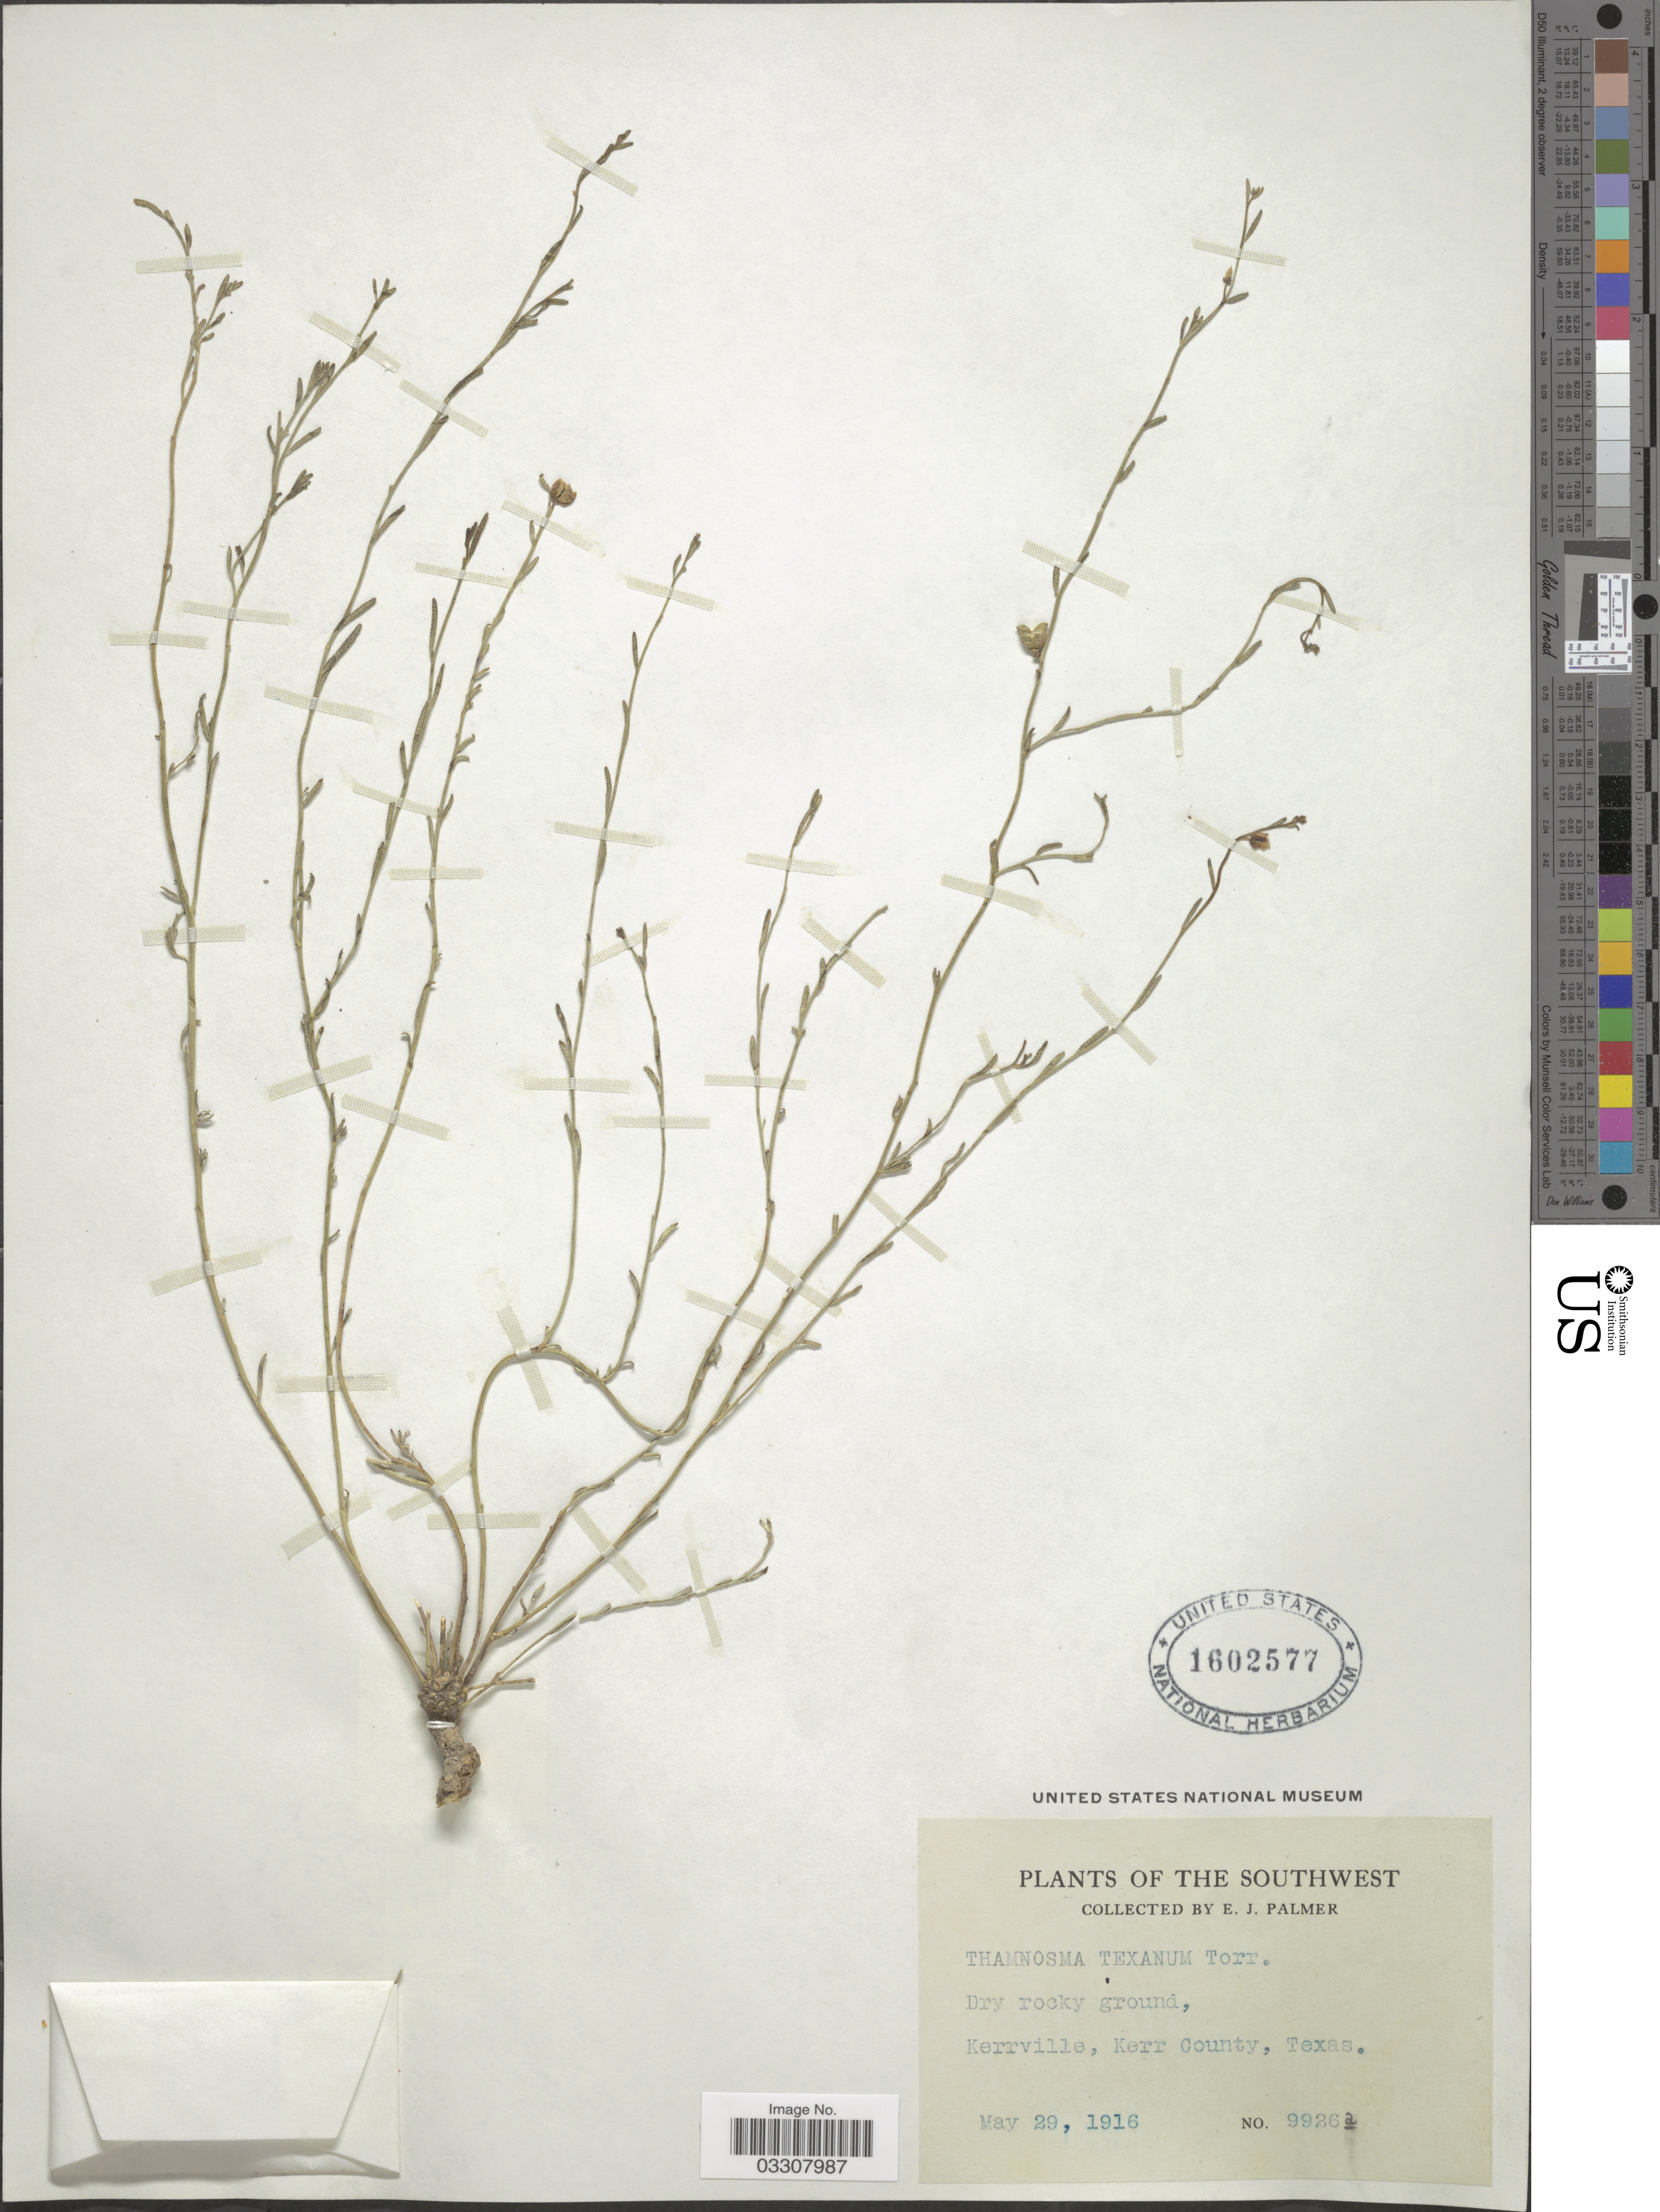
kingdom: Plantae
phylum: Tracheophyta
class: Magnoliopsida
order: Sapindales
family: Rutaceae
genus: Thamnosma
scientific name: Thamnosma texana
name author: (A. Gray) Torr.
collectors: E. J. Palmer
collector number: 9926a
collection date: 1916-05-29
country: United States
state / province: Texas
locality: The Southwest. Kerrville, Kerr County.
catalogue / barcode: US 1602577